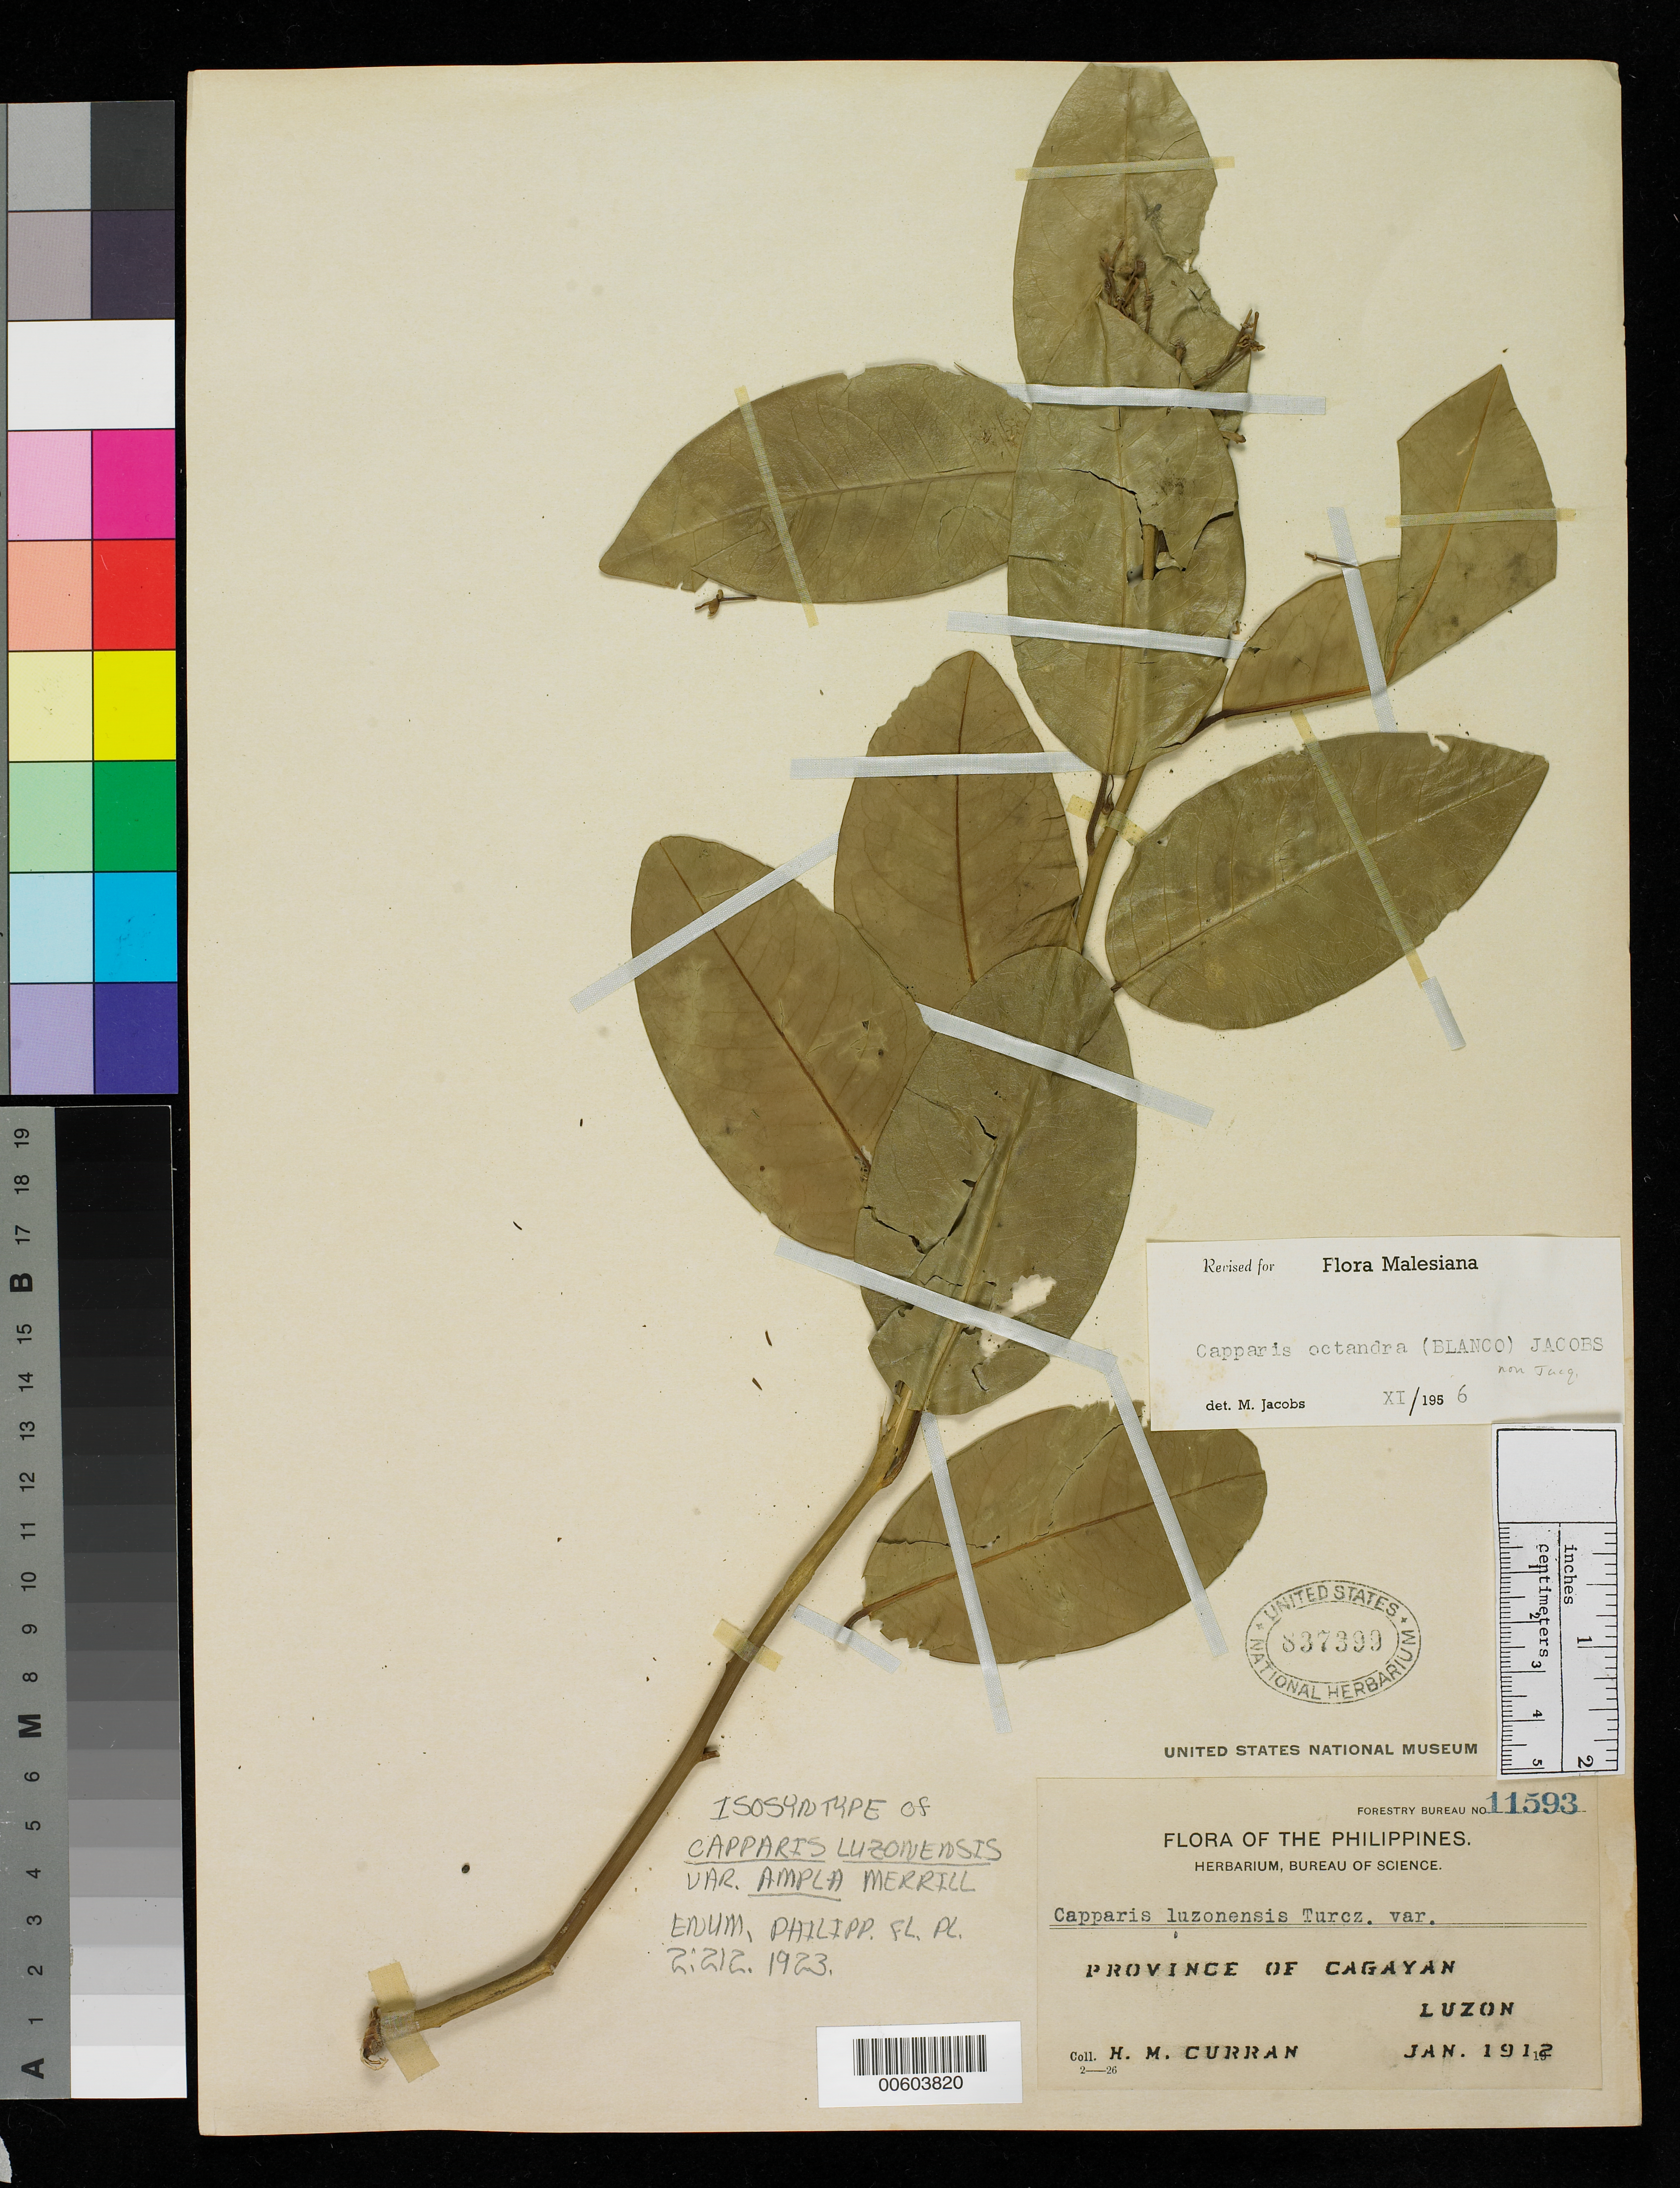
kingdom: Plantae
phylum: Tracheophyta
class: Magnoliopsida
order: Brassicales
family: Capparaceae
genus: Capparis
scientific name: Capparis luzonensis var. ampla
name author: Merr.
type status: Isosyntype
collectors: H. M. Curran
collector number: For. Bur. 11593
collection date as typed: Jan 1912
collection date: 1912-01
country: Philippines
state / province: Cagayan Valley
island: Luzon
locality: Cagayan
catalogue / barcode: US 837399